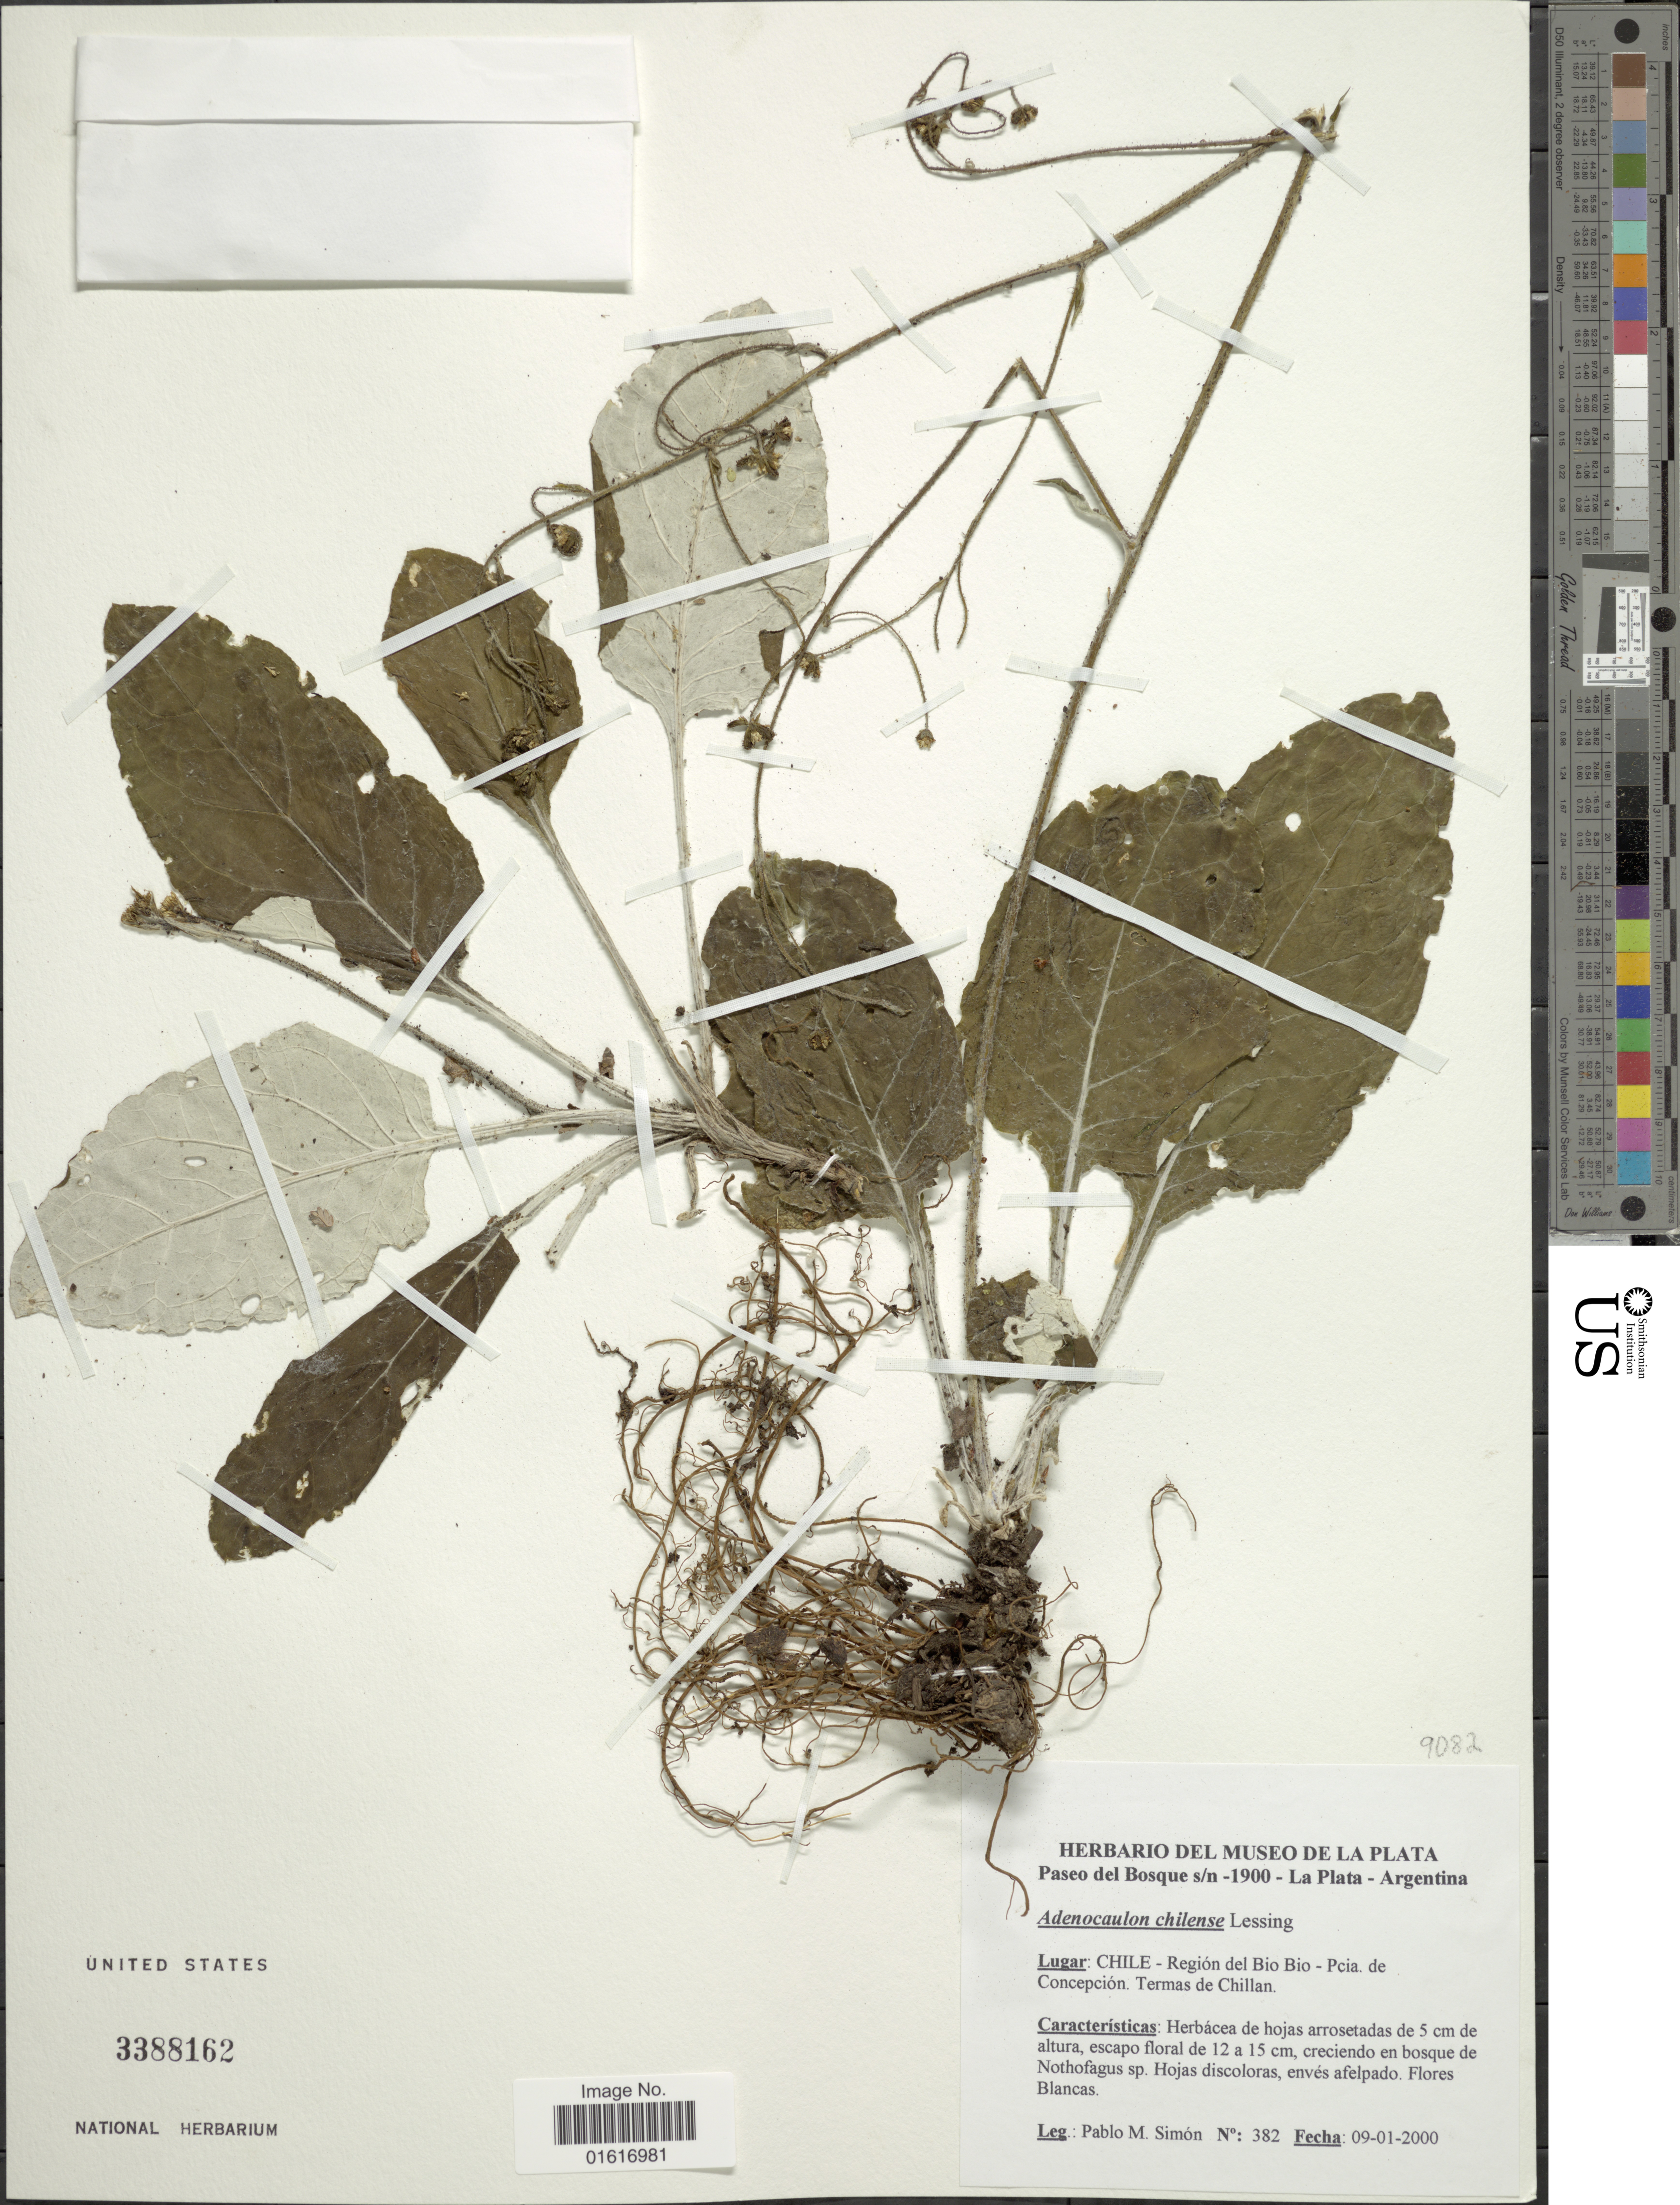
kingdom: Plantae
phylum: Tracheophyta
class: Magnoliopsida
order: Asterales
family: Asteraceae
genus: Adenocaulon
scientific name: Adenocaulon chilense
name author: Less.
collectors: P. M. Simón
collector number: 382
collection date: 2000-01-09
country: Chile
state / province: Bio-Bío (VIII)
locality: Pcia. de Concepcion. Termas de Chillan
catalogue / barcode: US 3388162